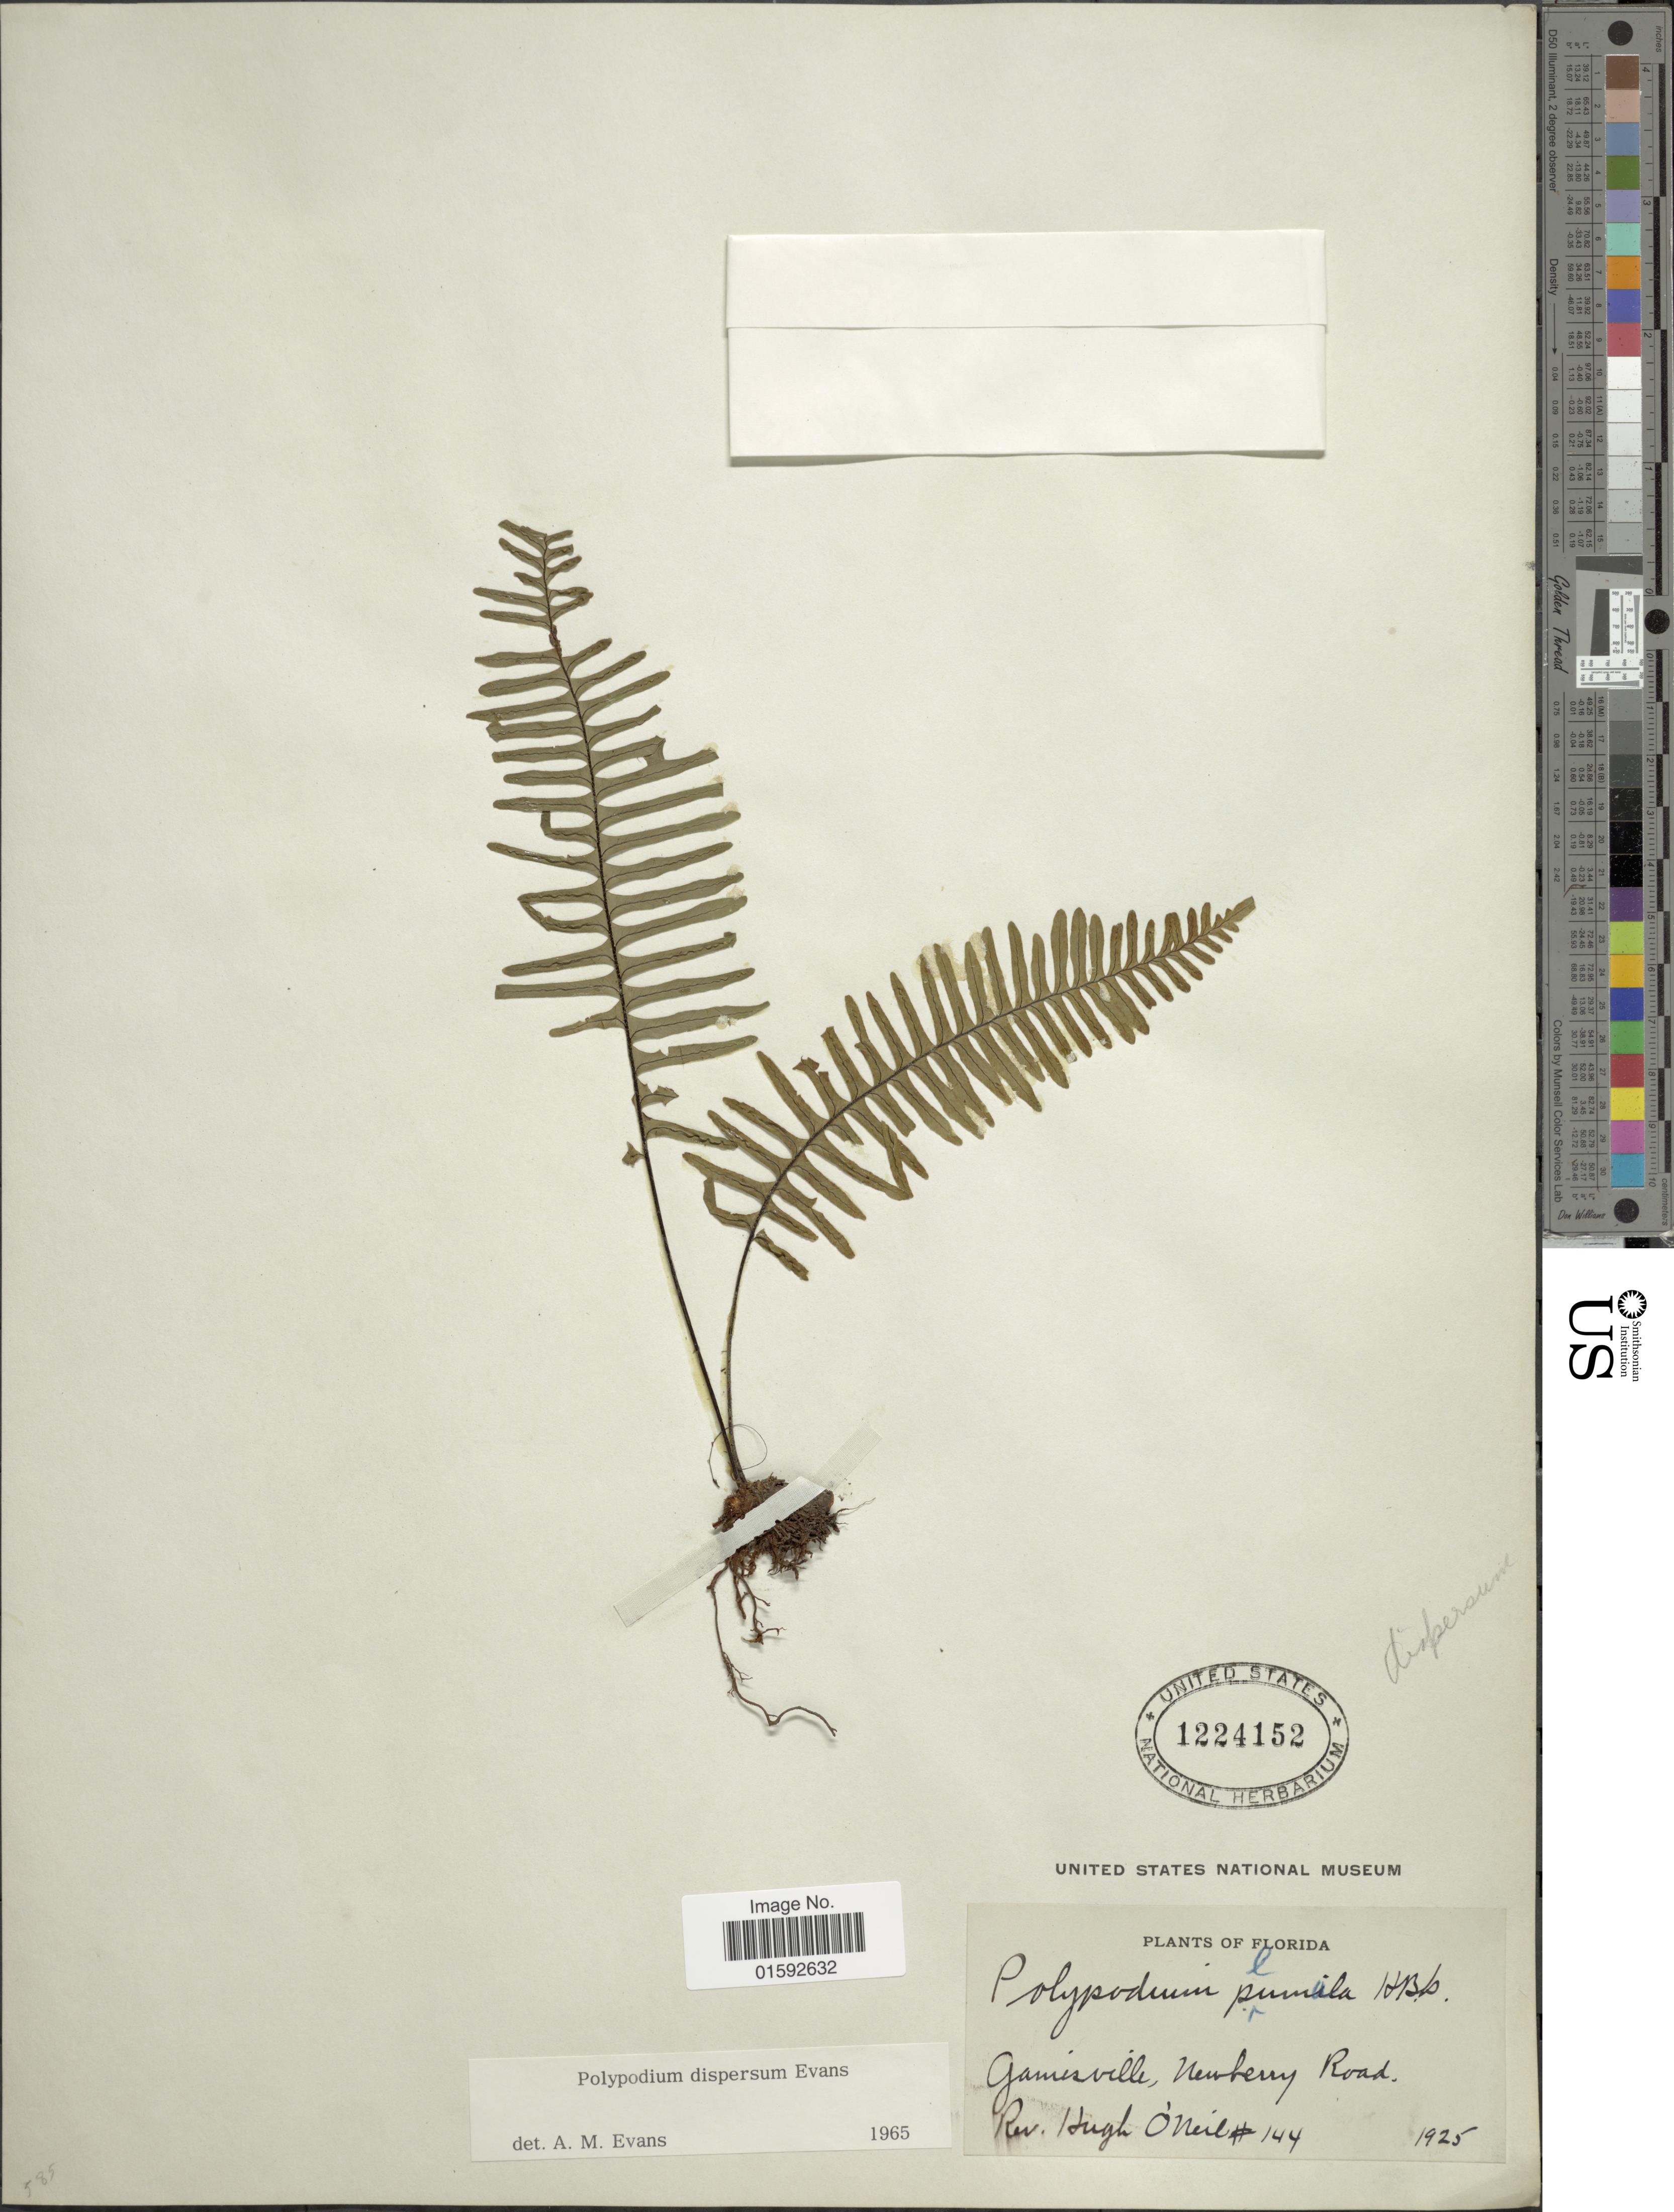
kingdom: Plantae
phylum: Tracheophyta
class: Polypodiopsida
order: Polypodiales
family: Polypodiaceae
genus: Pecluma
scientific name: Pecluma dispersa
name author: (A.M. Evans) M.G. Price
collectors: H. O'neil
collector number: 144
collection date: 1925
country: United States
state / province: Florida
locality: Gamesville, Newberry Road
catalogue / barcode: US 1224152